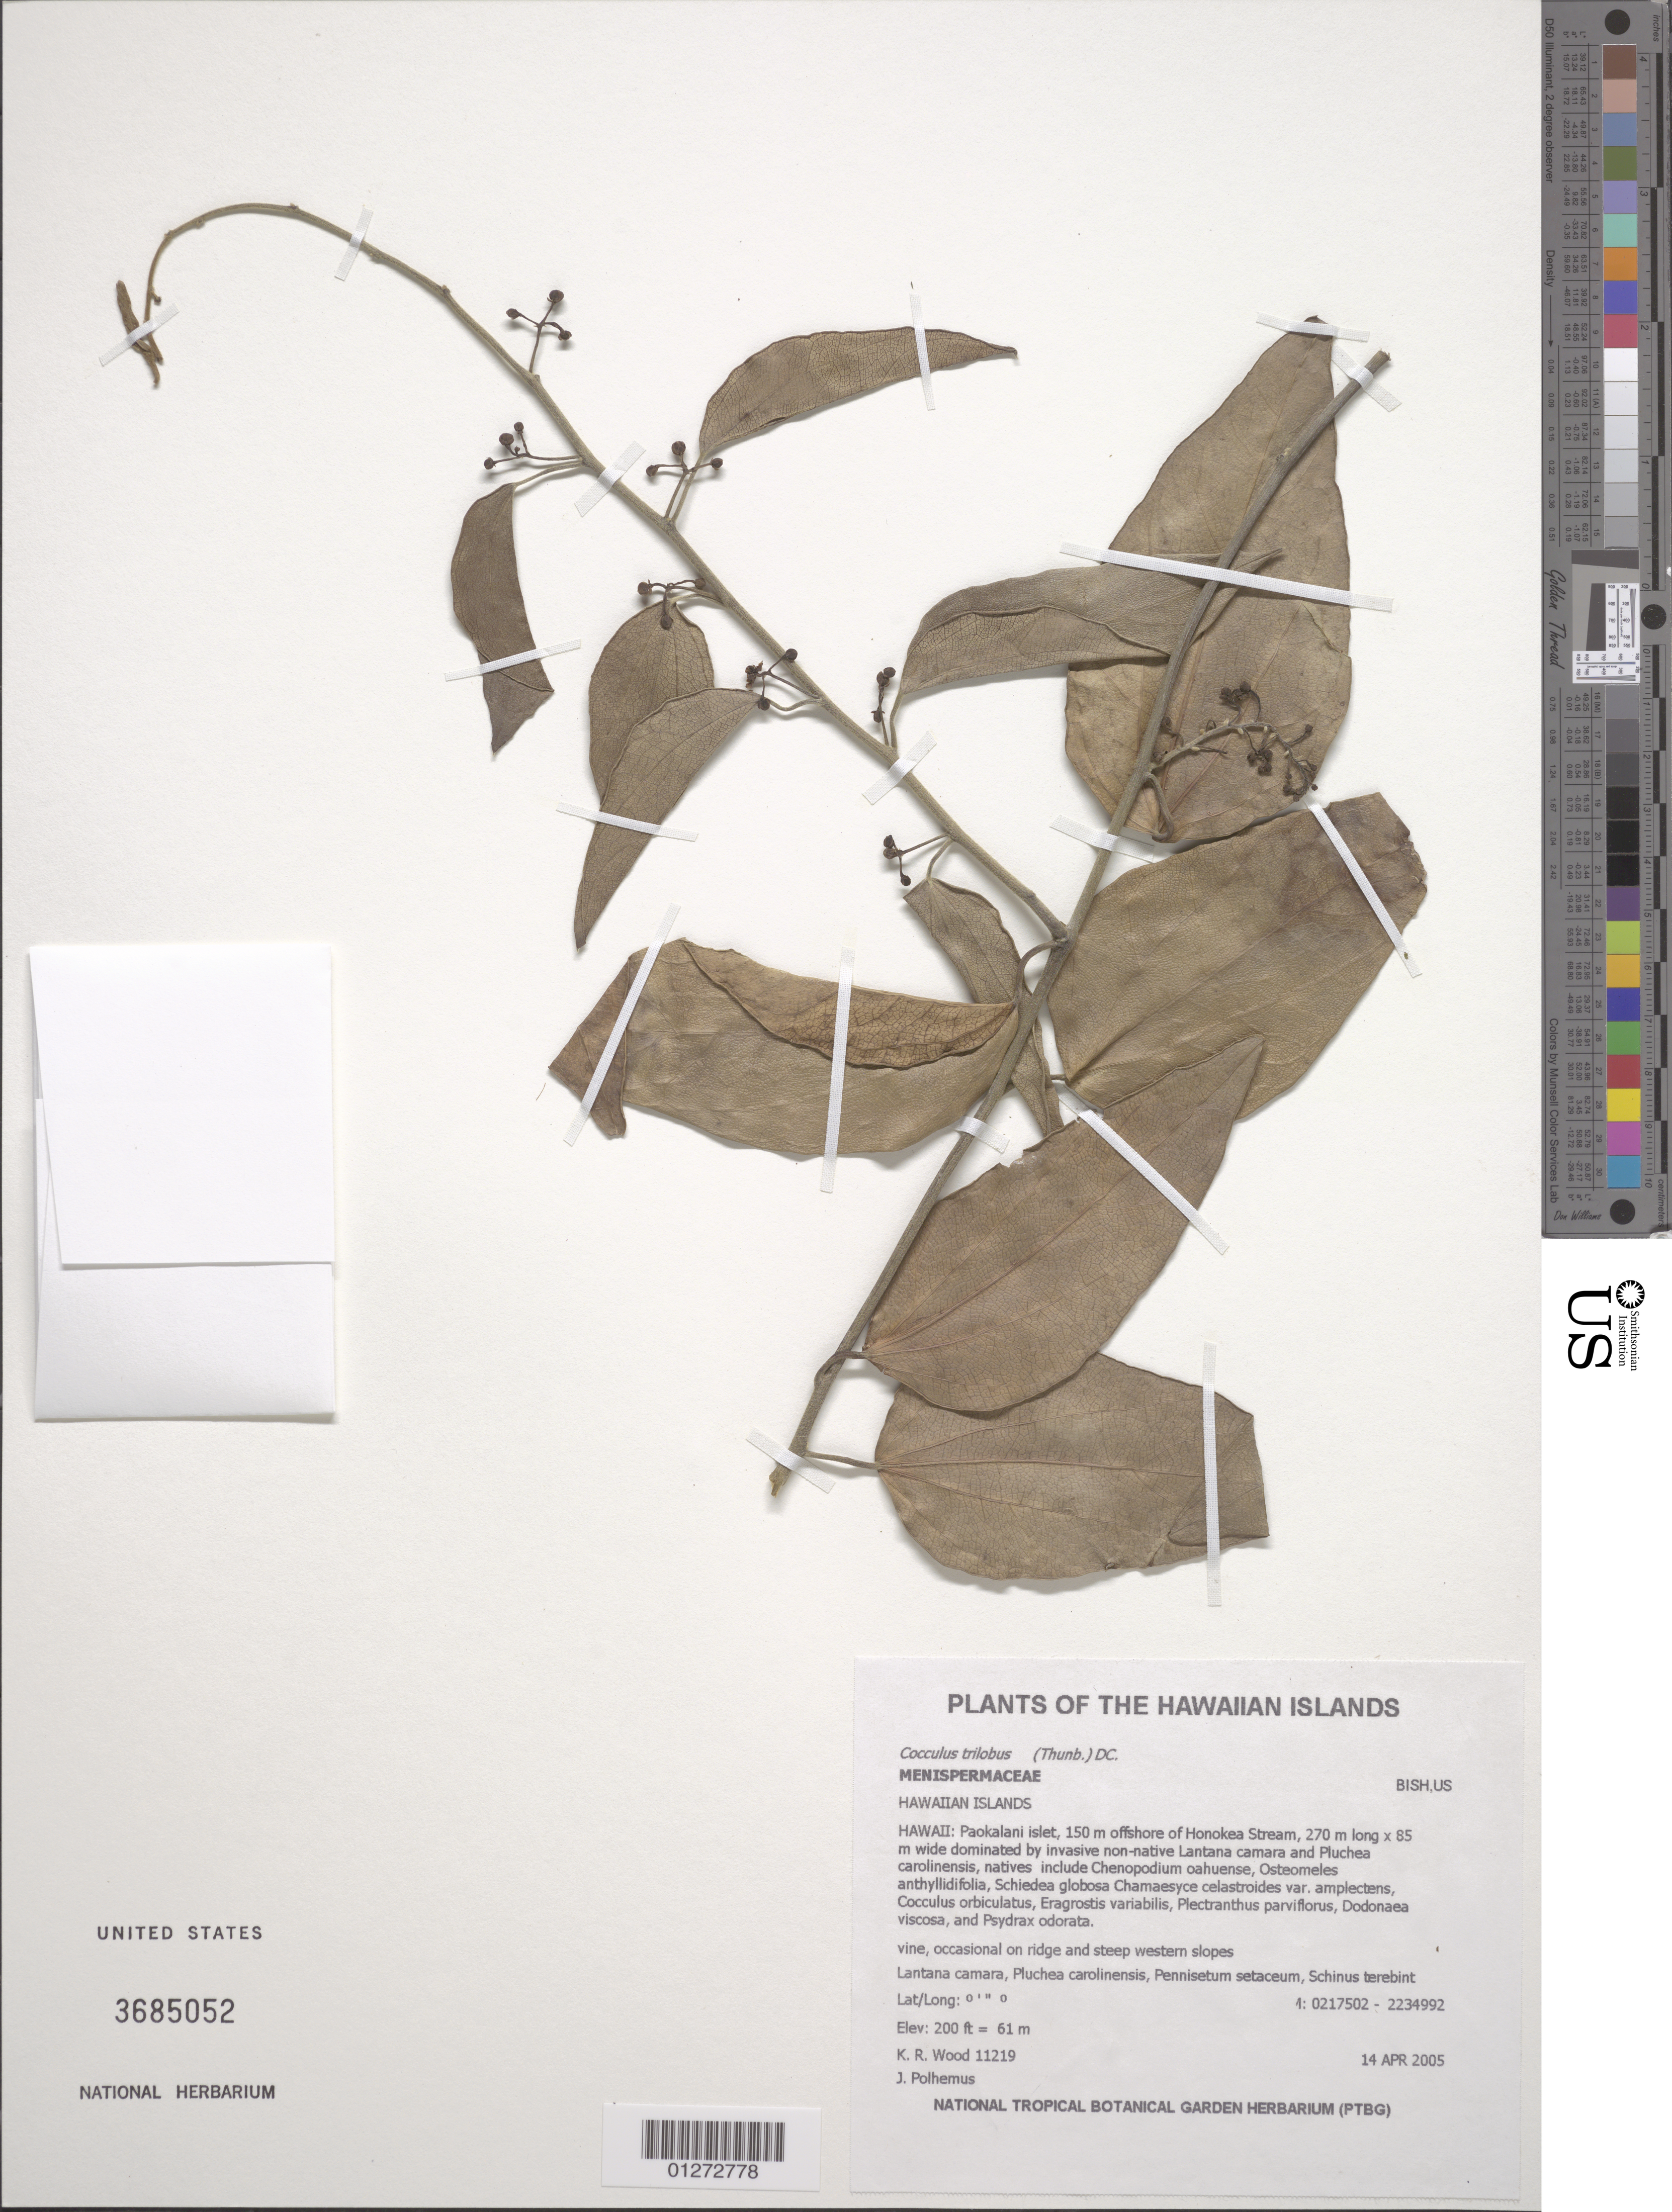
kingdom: Plantae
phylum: Tracheophyta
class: Magnoliopsida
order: Ranunculales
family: Menispermaceae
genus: Cocculus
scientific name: Cocculus trilobus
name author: (Thunb.) DC.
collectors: K. R. Wood & J. Polhemus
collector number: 11219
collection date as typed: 14 Apr 2005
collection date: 2005-04-14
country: United States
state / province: Hawaii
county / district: Hawaii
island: Hawaii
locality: Paokalani Islet, 150 m offshore of Honokea Stream.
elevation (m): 61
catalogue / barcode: US 3685052